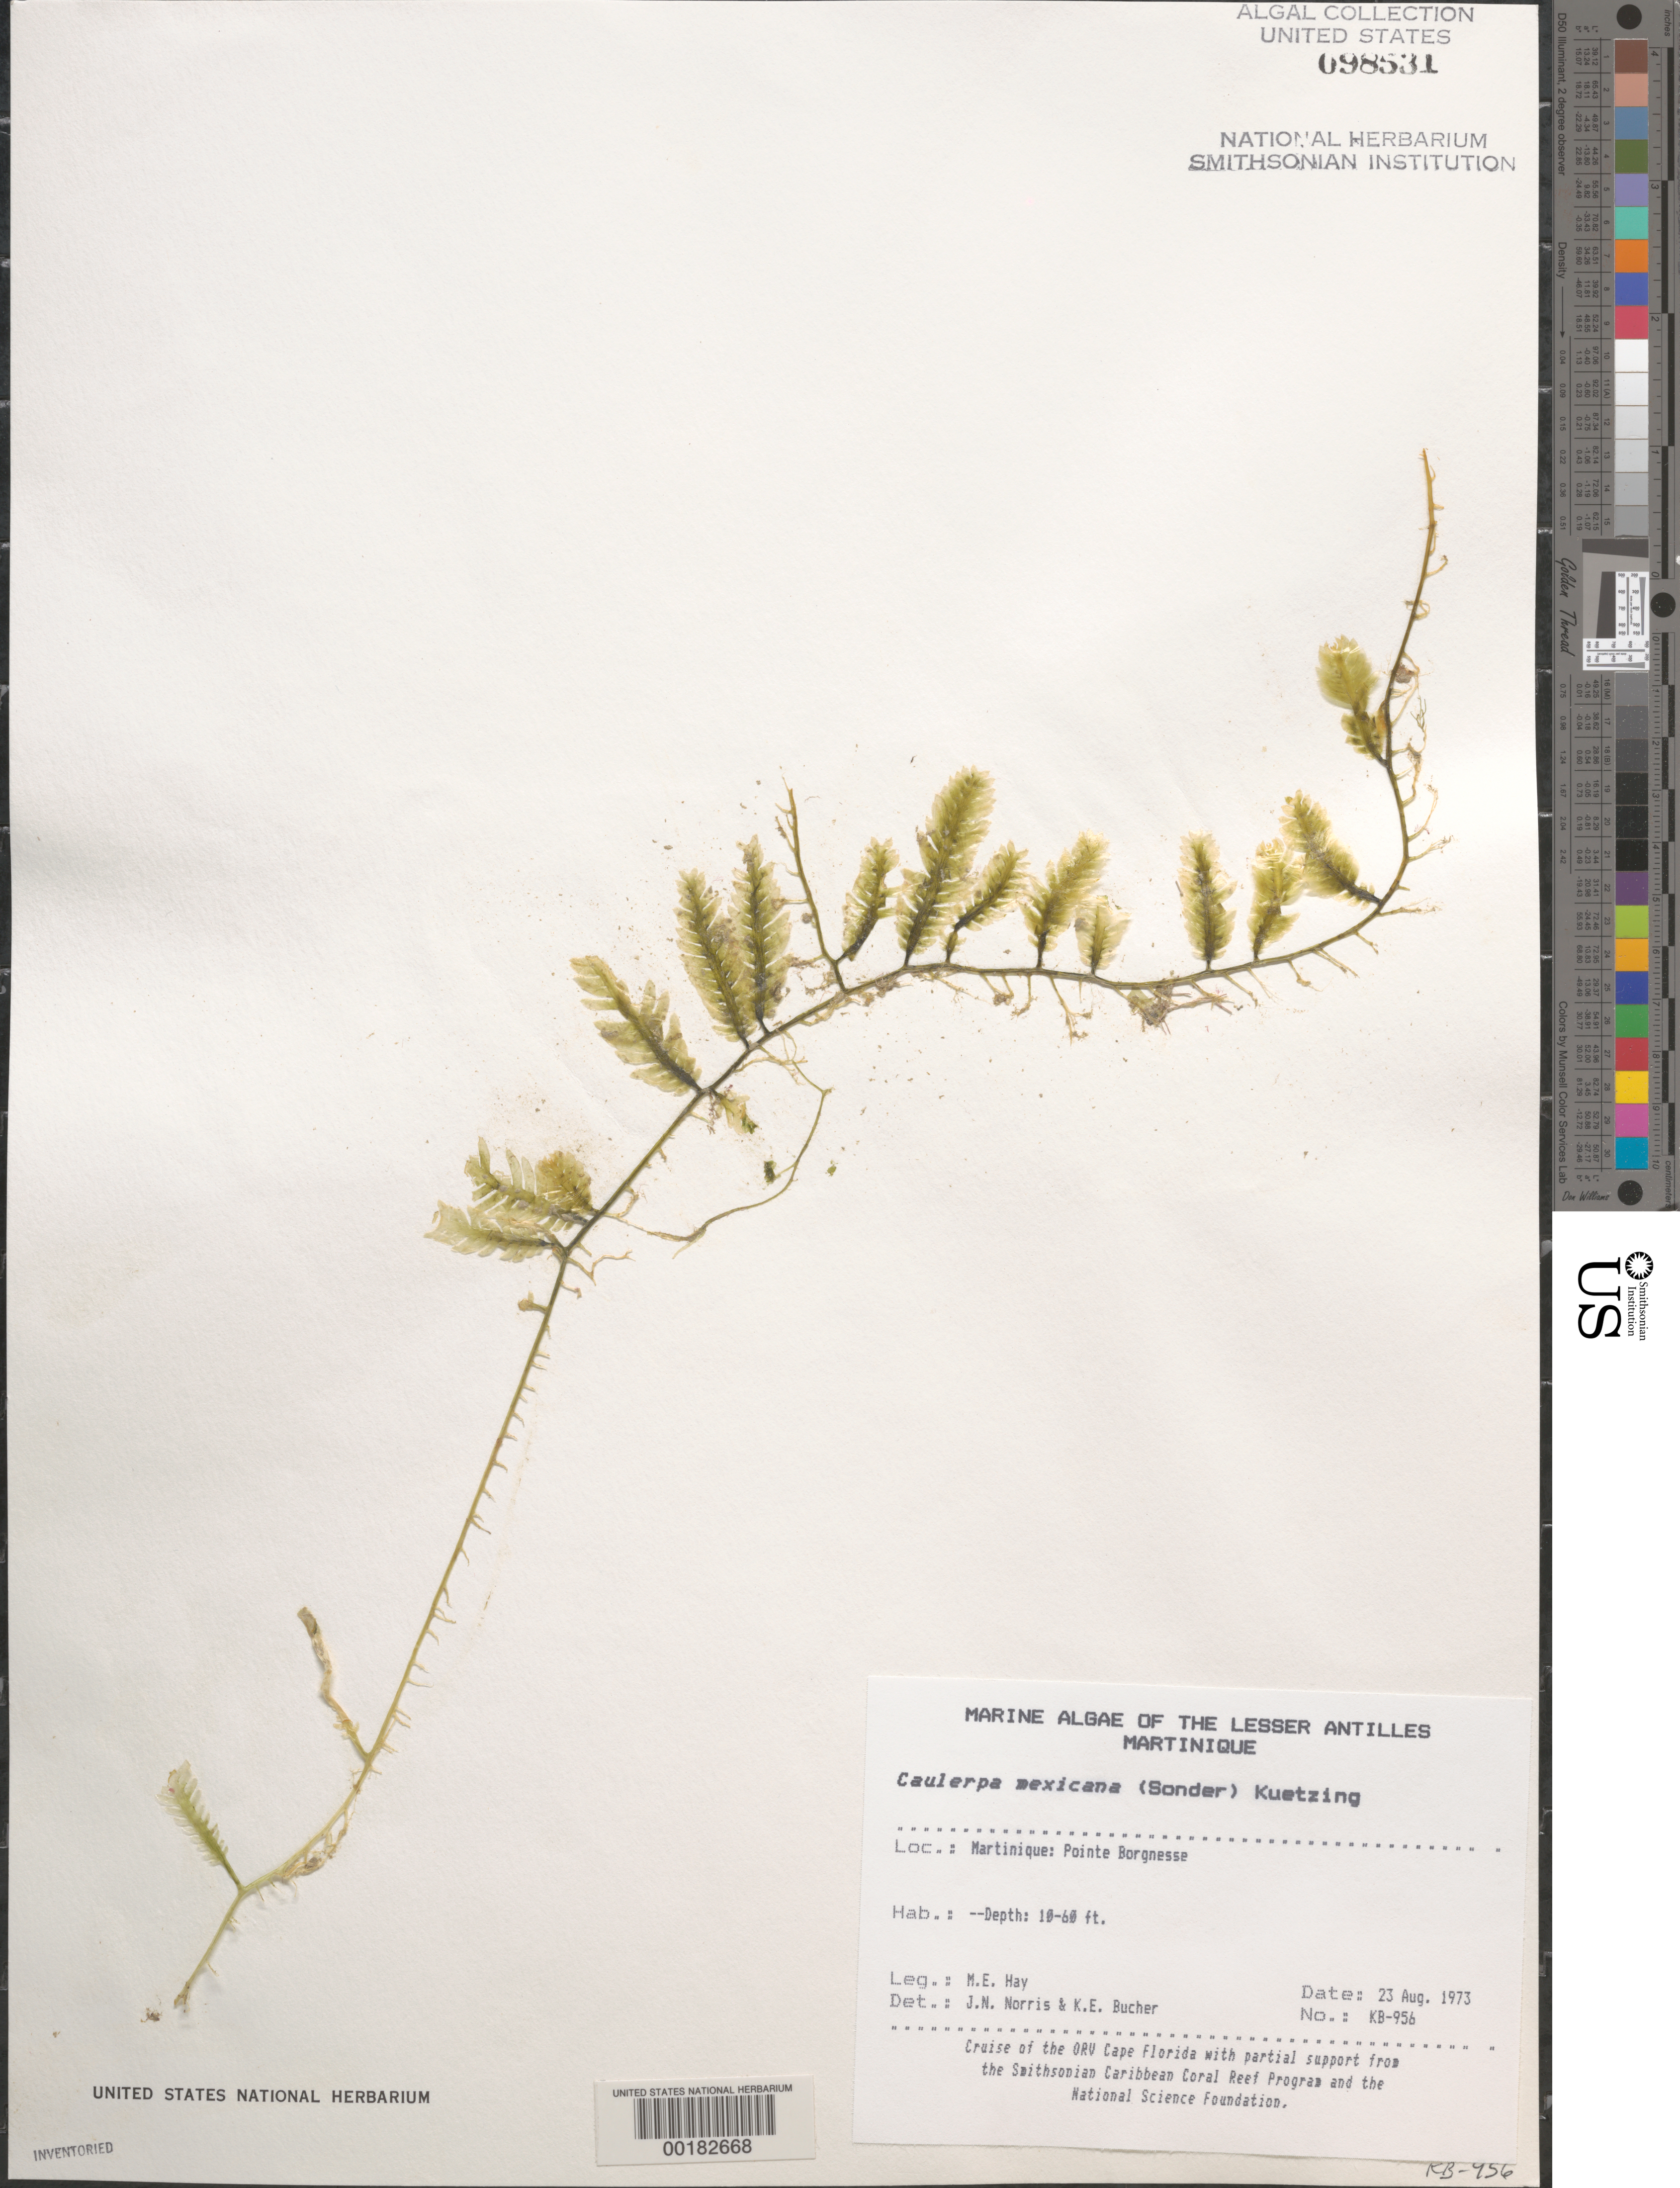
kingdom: Plantae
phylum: Chlorophyta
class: Ulvophyceae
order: Bryopsidales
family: Caulerpaceae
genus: Caulerpa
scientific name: Caulerpa mexicana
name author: Sond. ex Kütz.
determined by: Norris, J. N.; Bucher, K. E.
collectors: M. E. Hay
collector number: KB-956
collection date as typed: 23 Aug 1985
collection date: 1985-08-23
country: Martinique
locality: Pointe Borgnesse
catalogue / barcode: US 98531